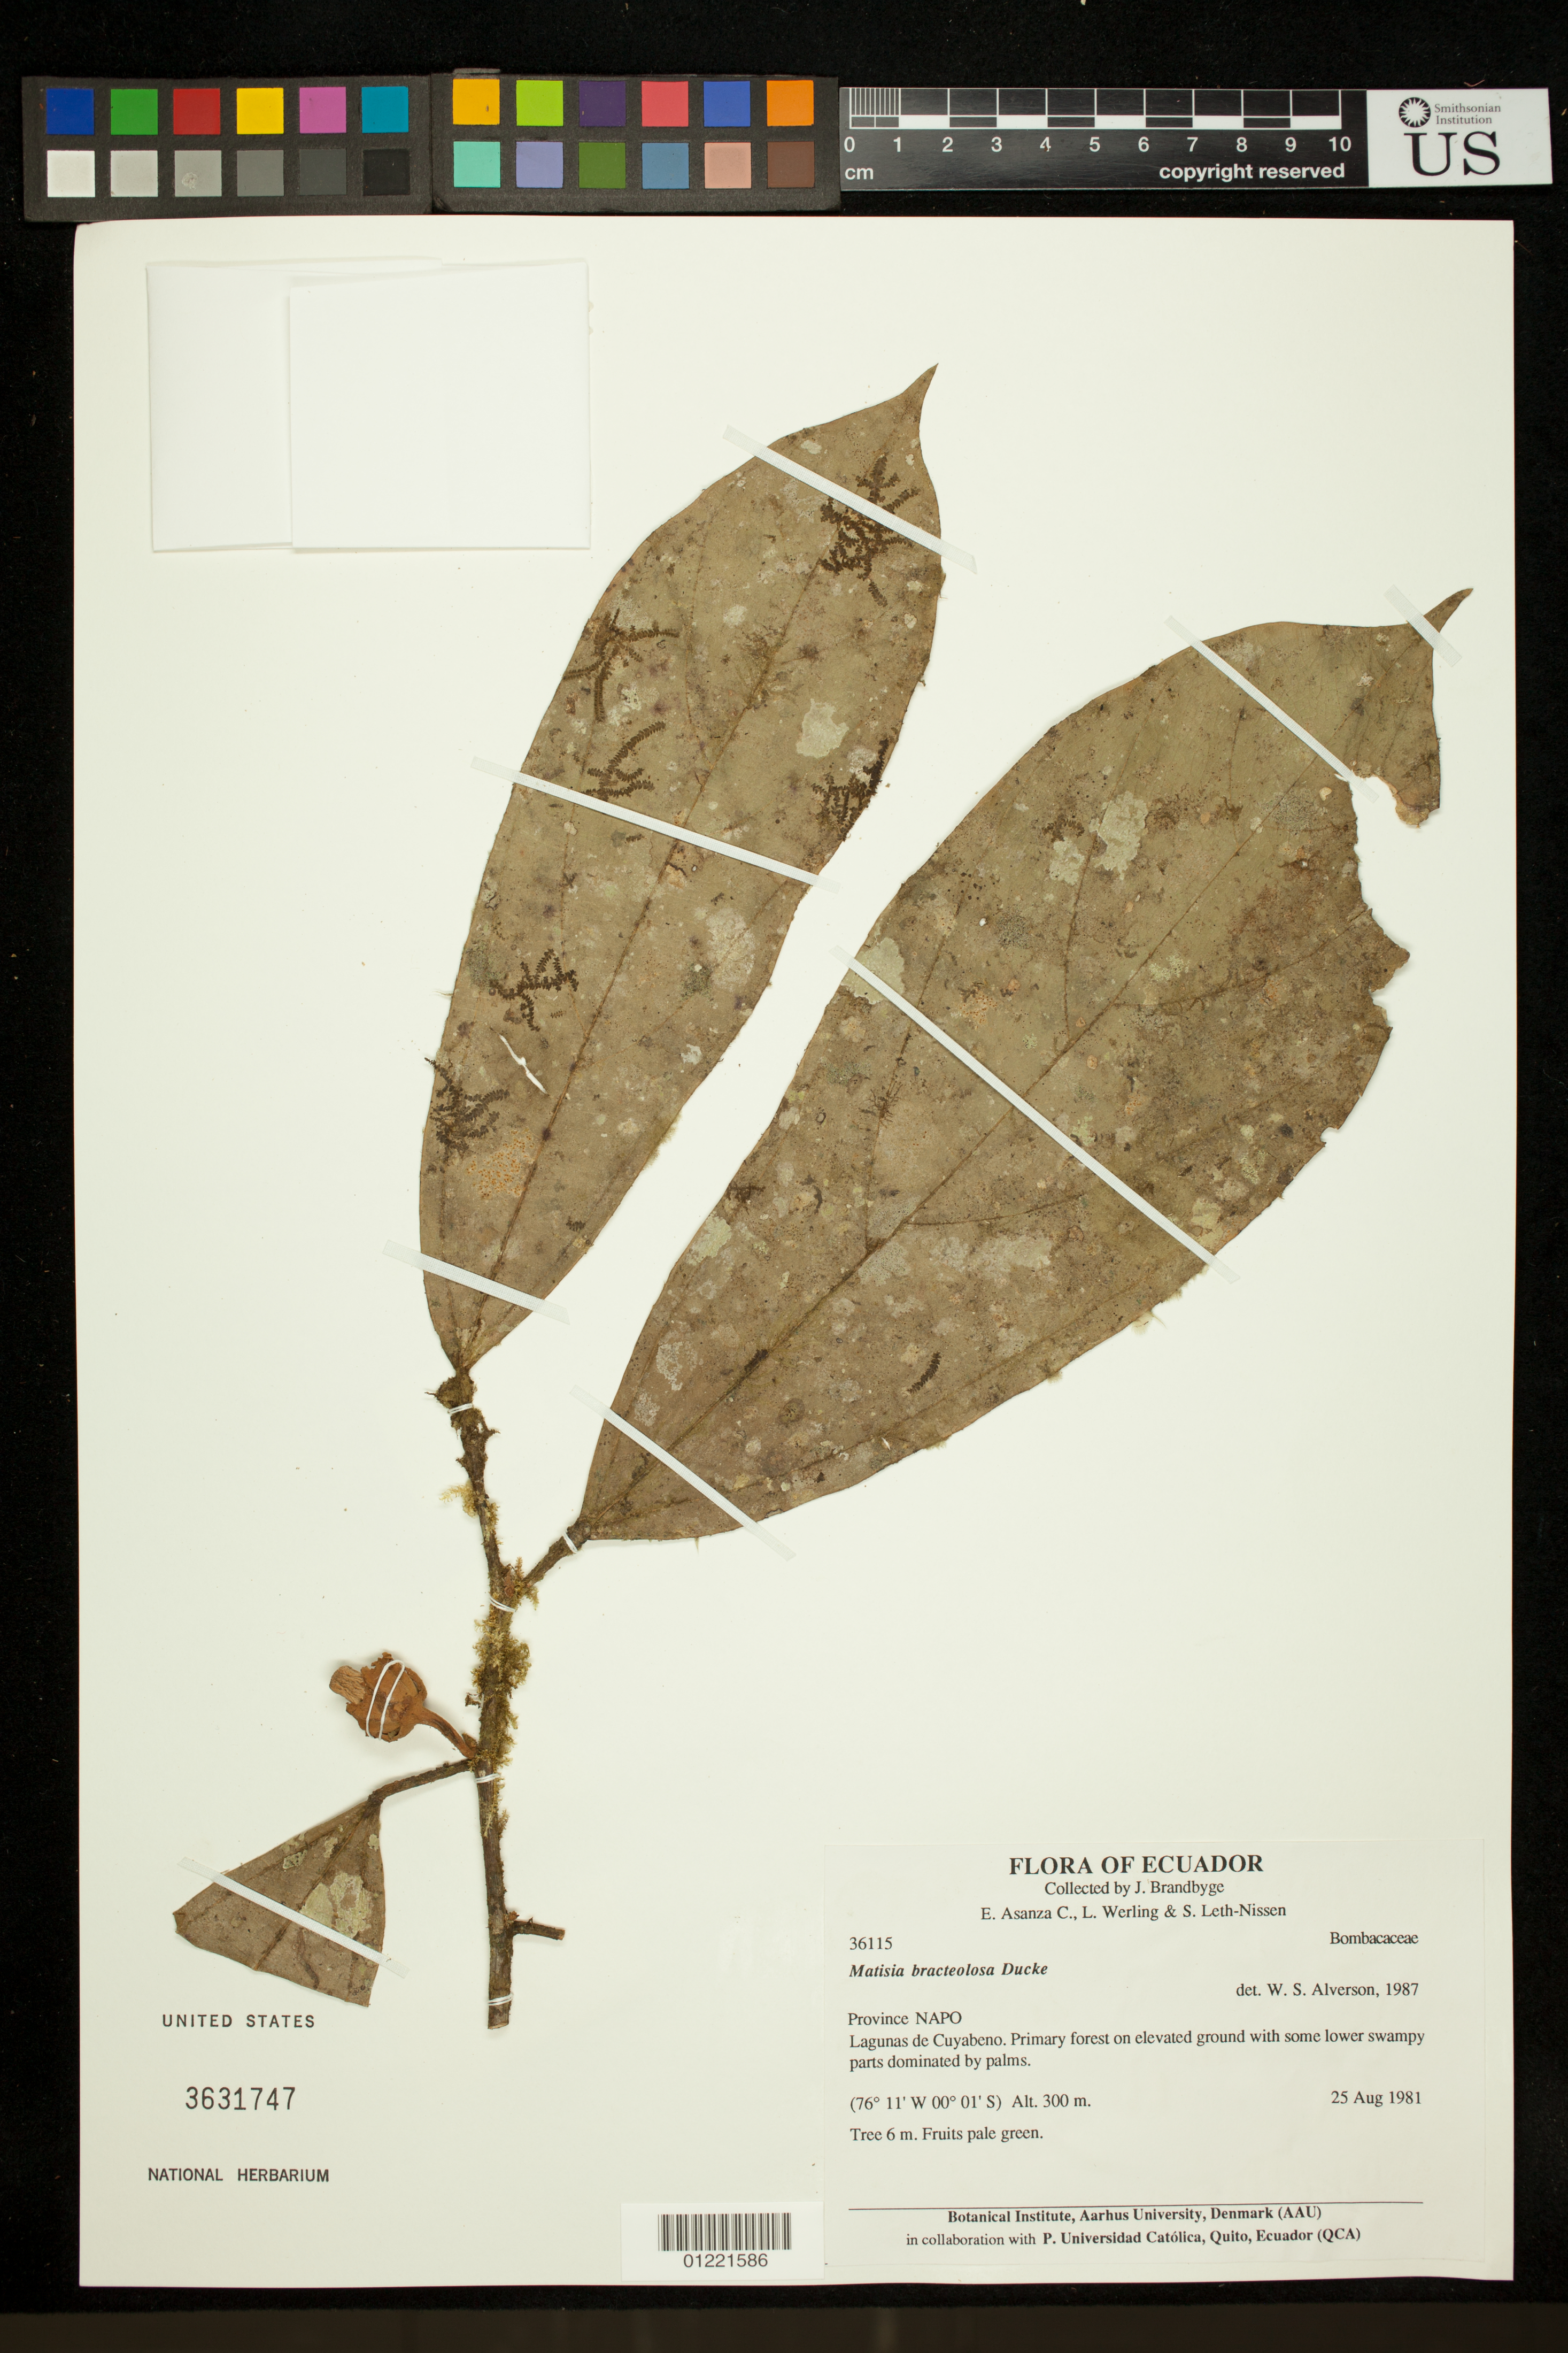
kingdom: Plantae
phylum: Tracheophyta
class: Magnoliopsida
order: Malvales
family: Malvaceae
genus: Matisia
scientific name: Matisia bracteolosa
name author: Ducke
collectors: B. Øllgaard, E. Asanza C., L. Werling & S. Leth-Nissen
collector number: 36115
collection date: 1981-08-25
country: Ecuador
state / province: Napo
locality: Lagunas de Cuyabeno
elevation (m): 300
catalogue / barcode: US 3631747